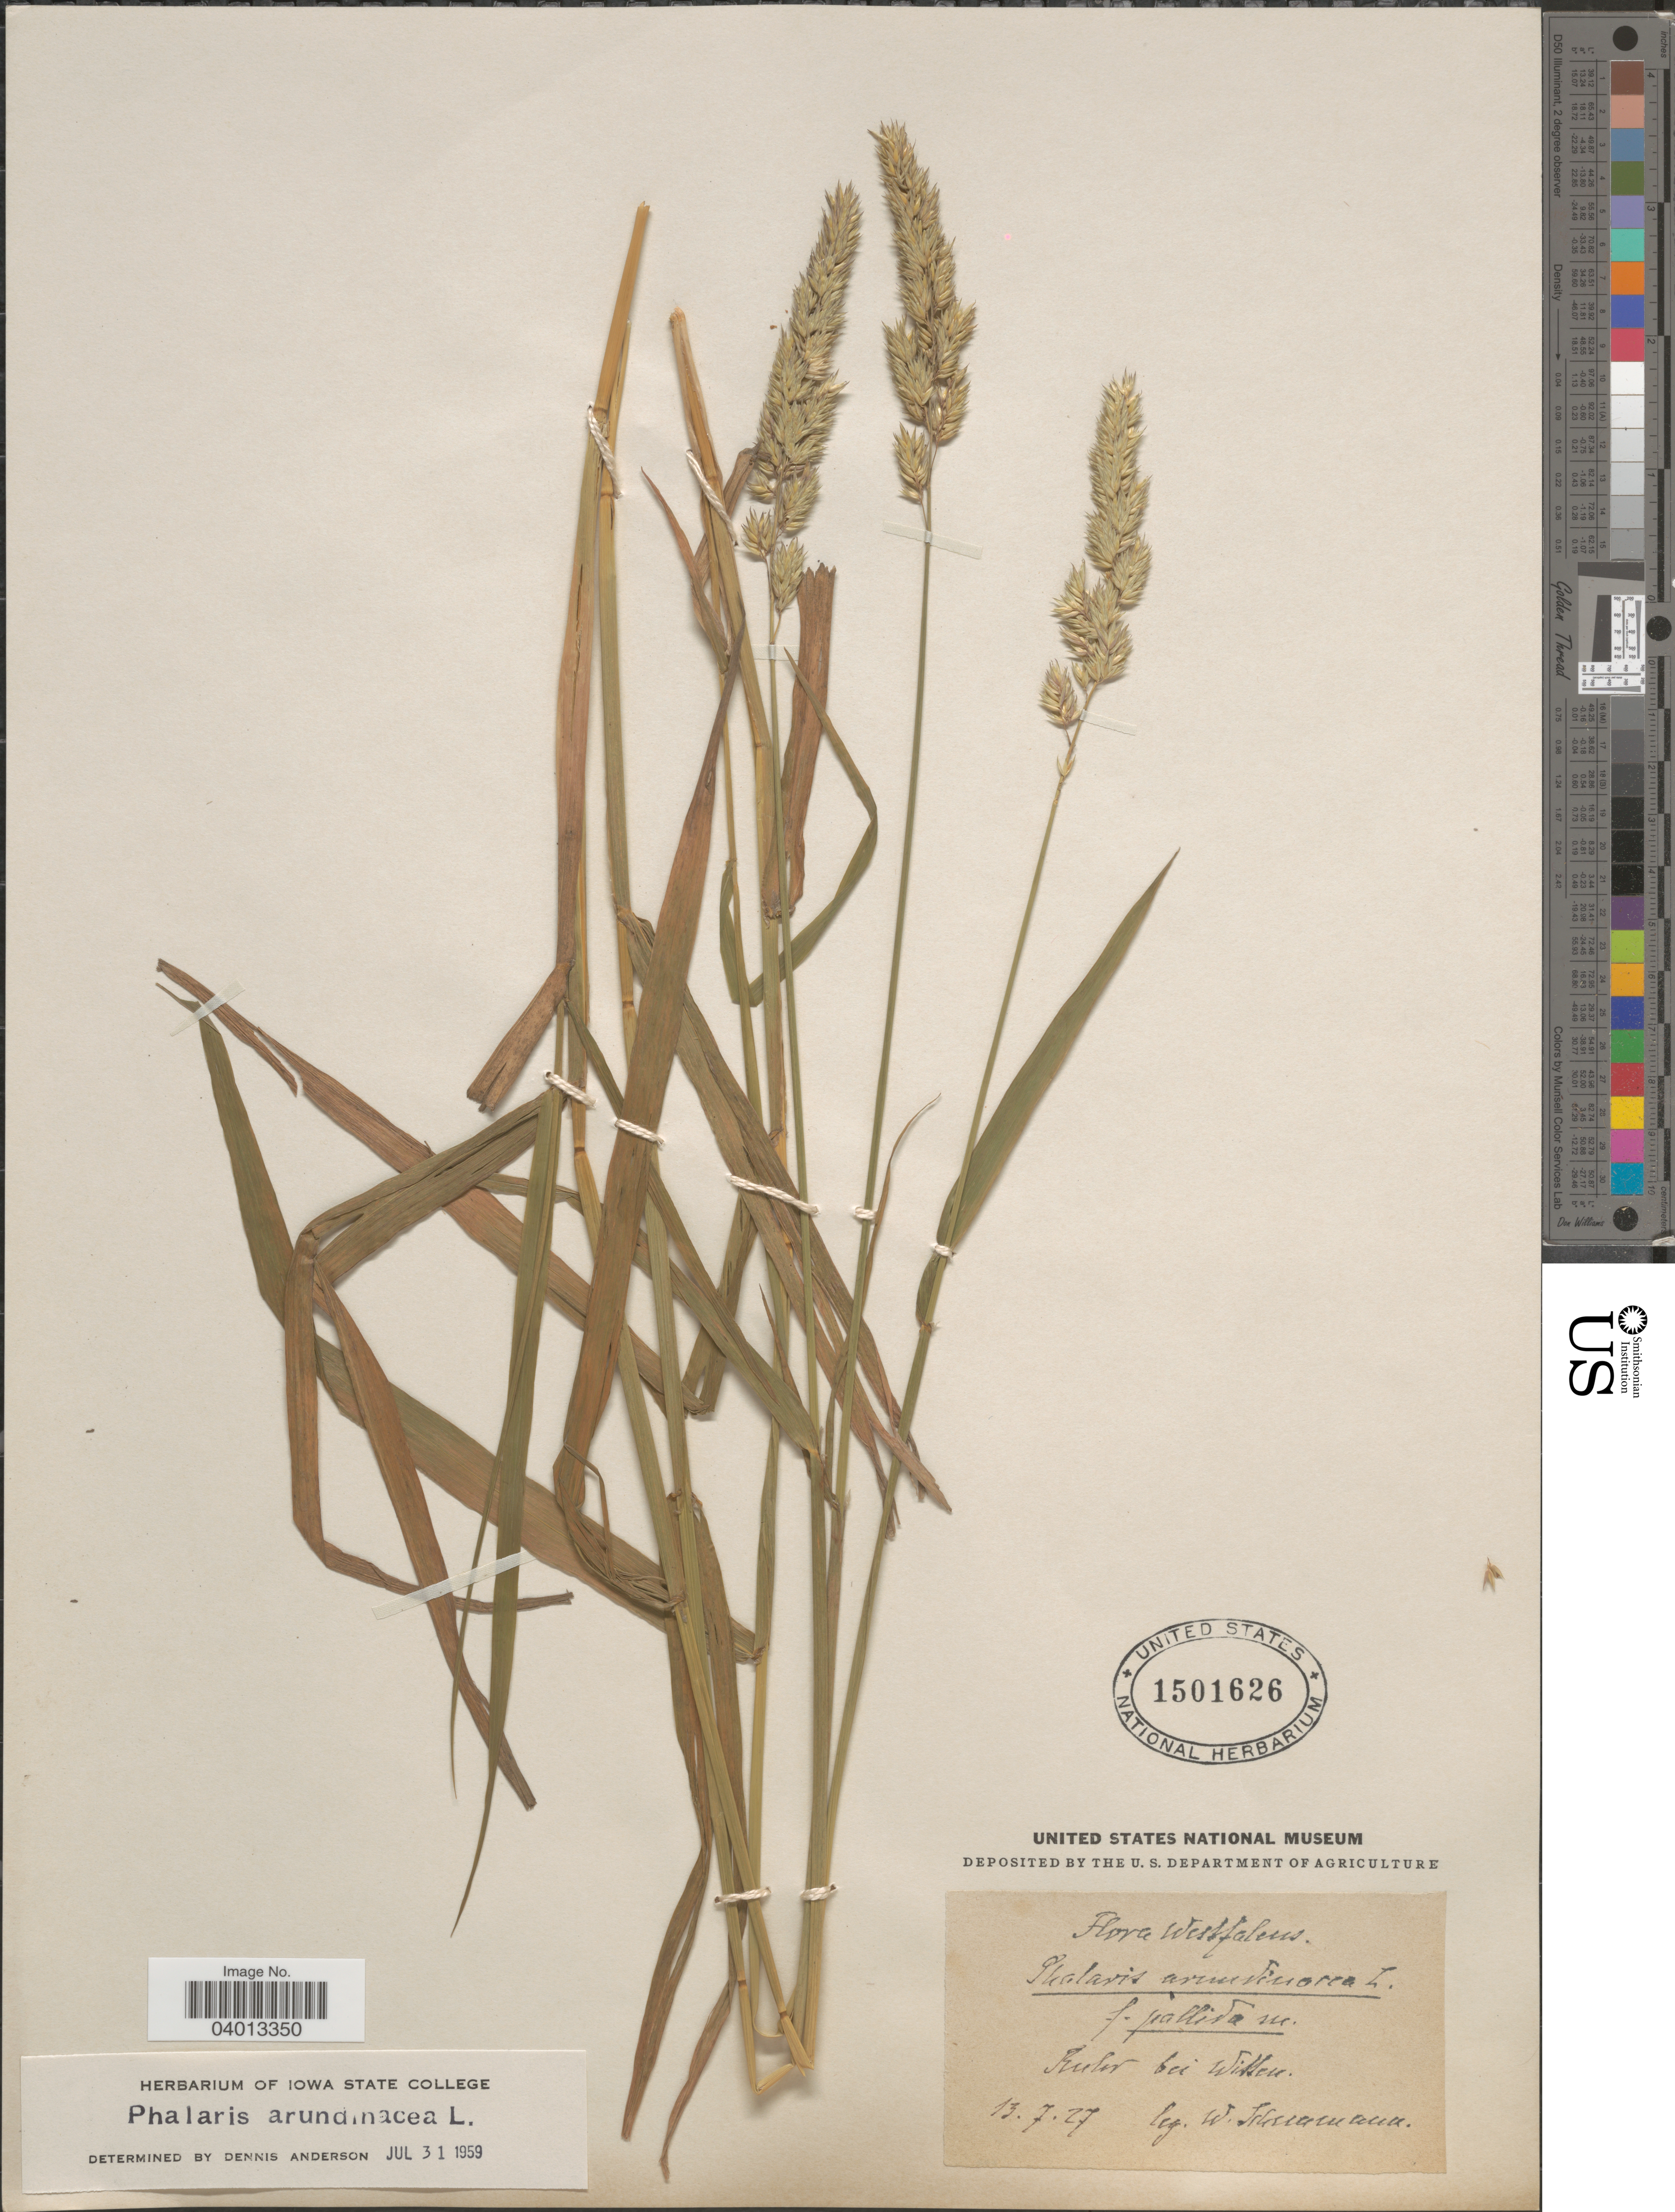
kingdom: Plantae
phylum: Tracheophyta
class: Liliopsida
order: Poales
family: Poaceae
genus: Phalaris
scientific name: Phalaris arundinacea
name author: L.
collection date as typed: Transcribed d/m/y: 13/7/27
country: Germany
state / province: Nordrhein-Westfalen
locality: Westfalens. Ruter bei Witten.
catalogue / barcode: US 1501626